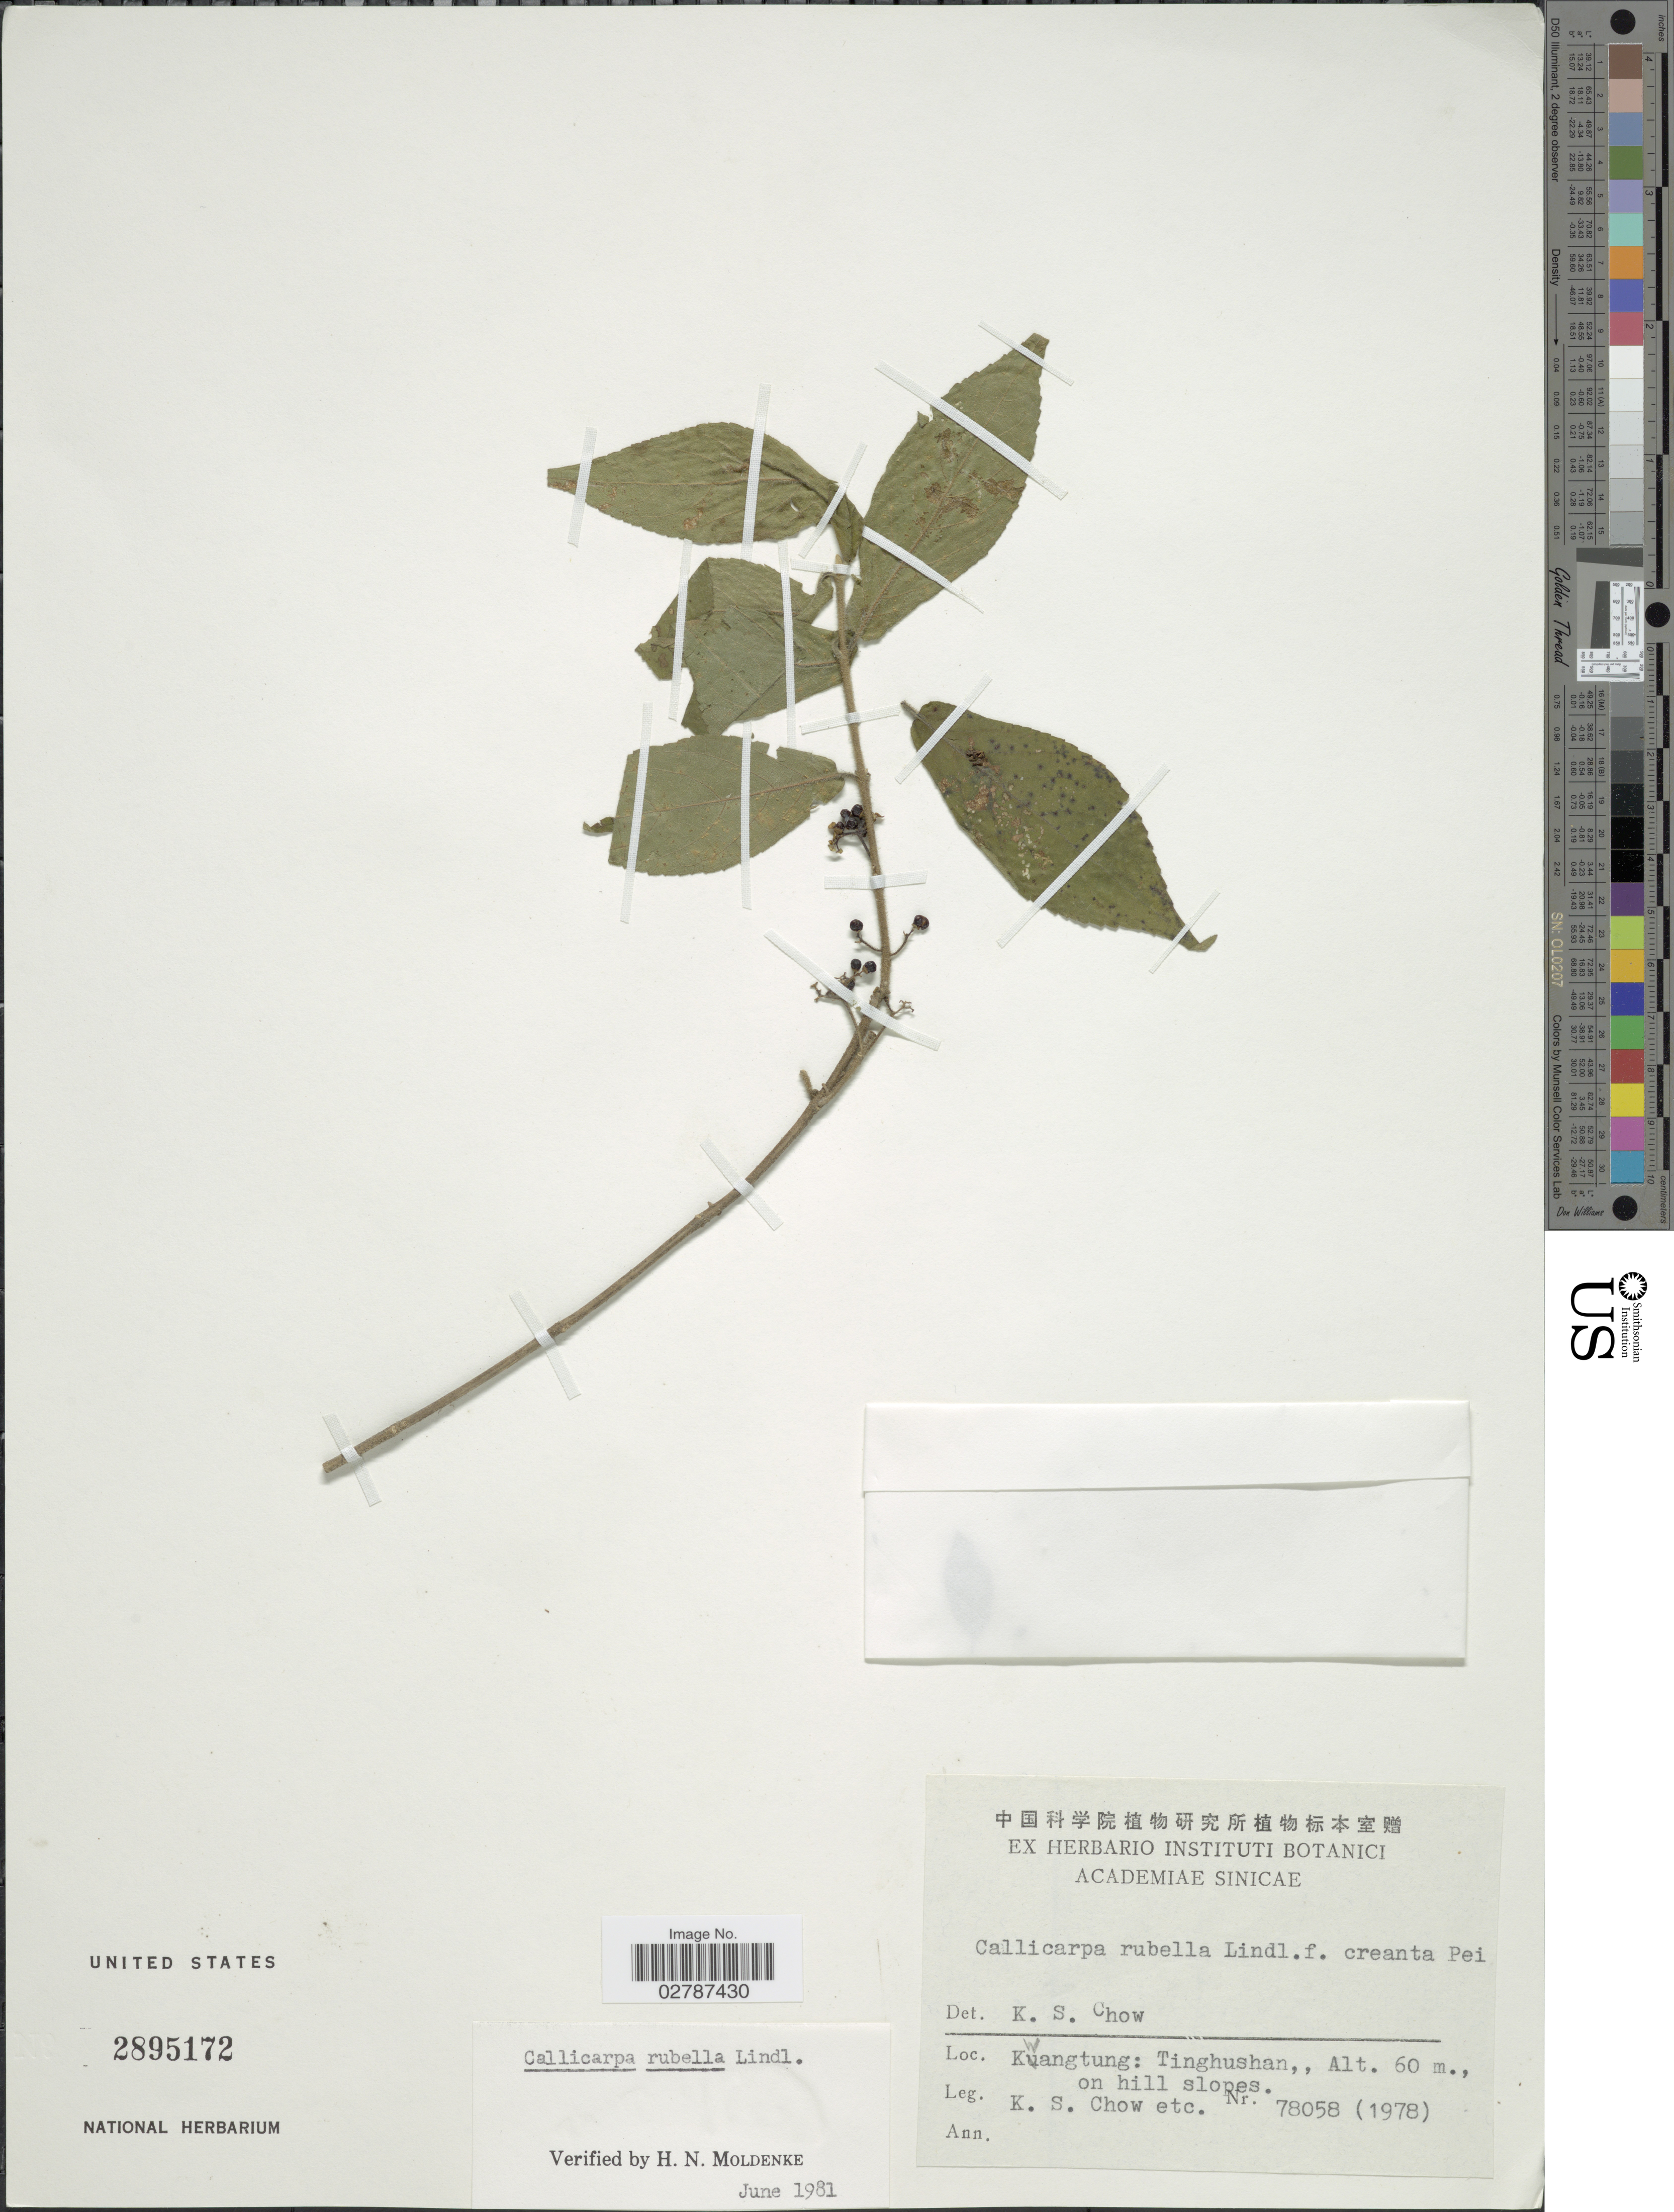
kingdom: Plantae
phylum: Tracheophyta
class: Magnoliopsida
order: Lamiales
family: Lamiaceae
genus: Callicarpa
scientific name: Callicarpa rubella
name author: Lindl.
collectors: K. S. Chow & et al.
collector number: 78058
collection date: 1978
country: China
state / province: Guangdong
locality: Tingshushan.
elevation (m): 60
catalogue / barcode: US 2895172